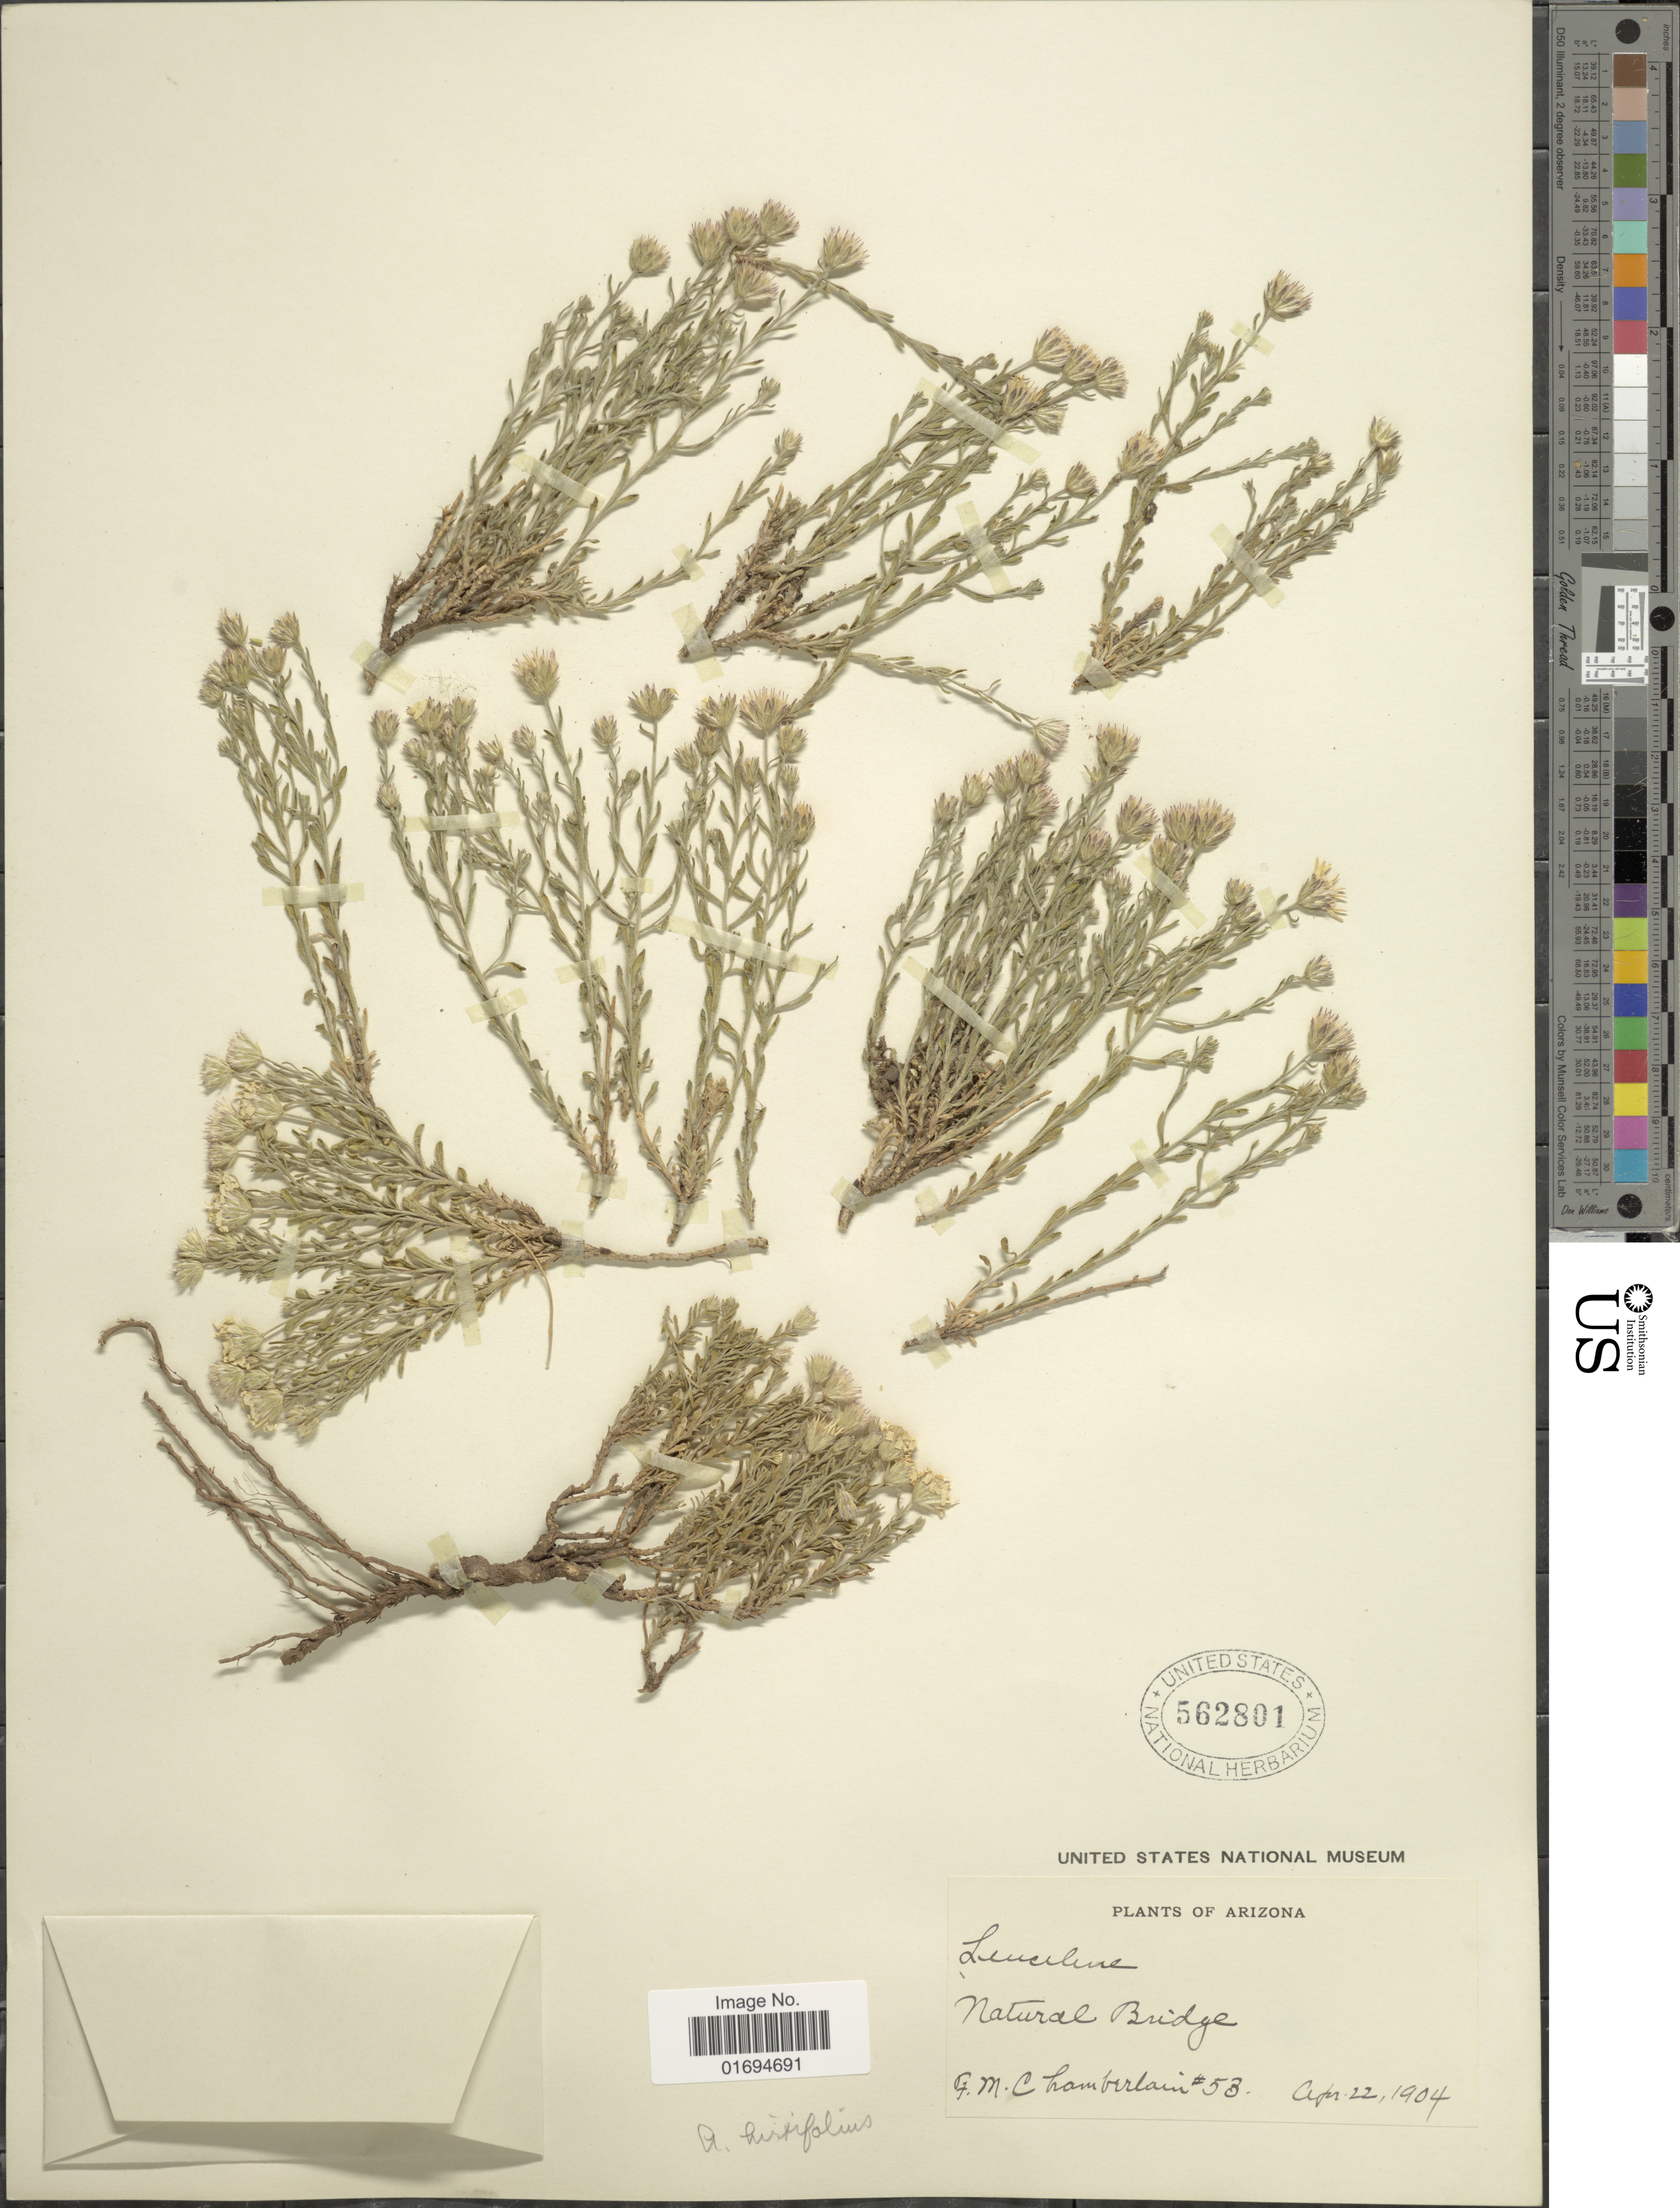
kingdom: Plantae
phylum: Tracheophyta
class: Magnoliopsida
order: Asterales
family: Asteraceae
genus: Chaetopappa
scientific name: Chaetopappa ericoides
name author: (Torr.) G.L. Nesom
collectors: F. Chamberlain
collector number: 53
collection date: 1904-04-22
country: United States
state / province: Arizona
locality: Natural Bridge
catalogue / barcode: US 562801